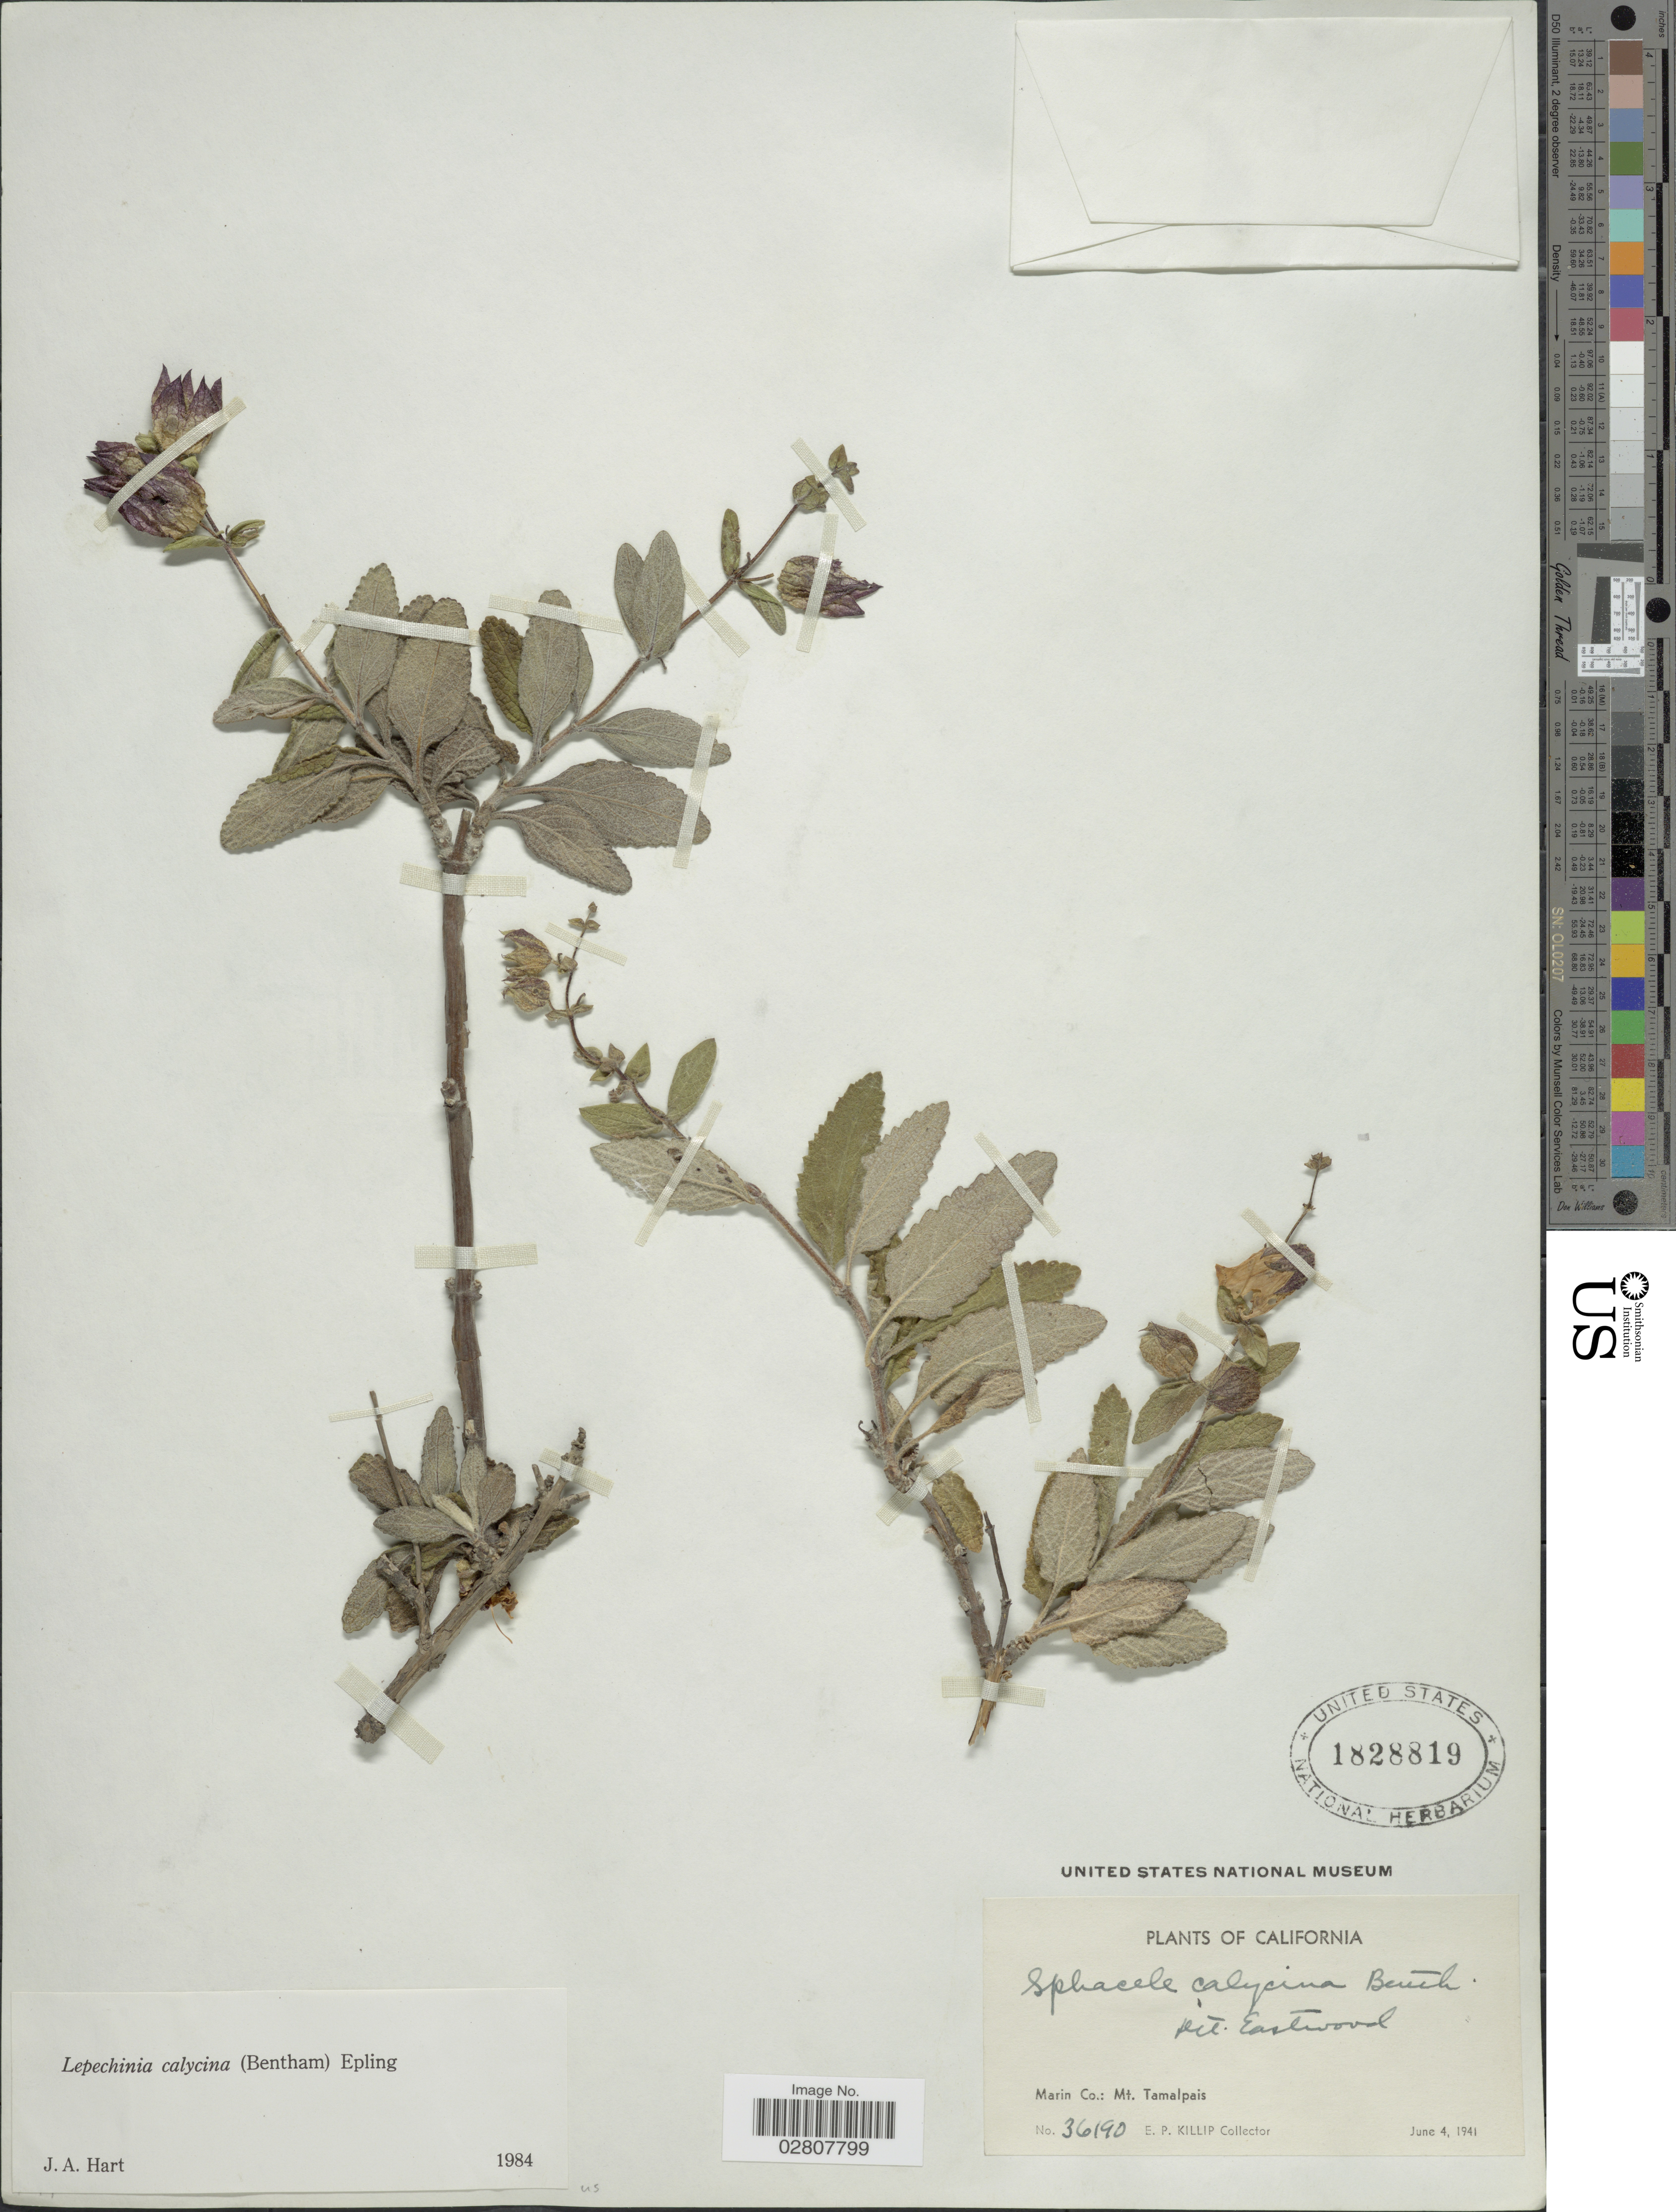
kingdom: Plantae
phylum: Tracheophyta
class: Magnoliopsida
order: Lamiales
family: Lamiaceae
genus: Lepechinia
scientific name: Lepechinia calycina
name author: (Benth.) Epling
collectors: E. P. Killip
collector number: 36190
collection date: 1941-06-04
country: United States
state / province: California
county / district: Marin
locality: Marin Co.: Mt. Tamalpais.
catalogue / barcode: US 1828819